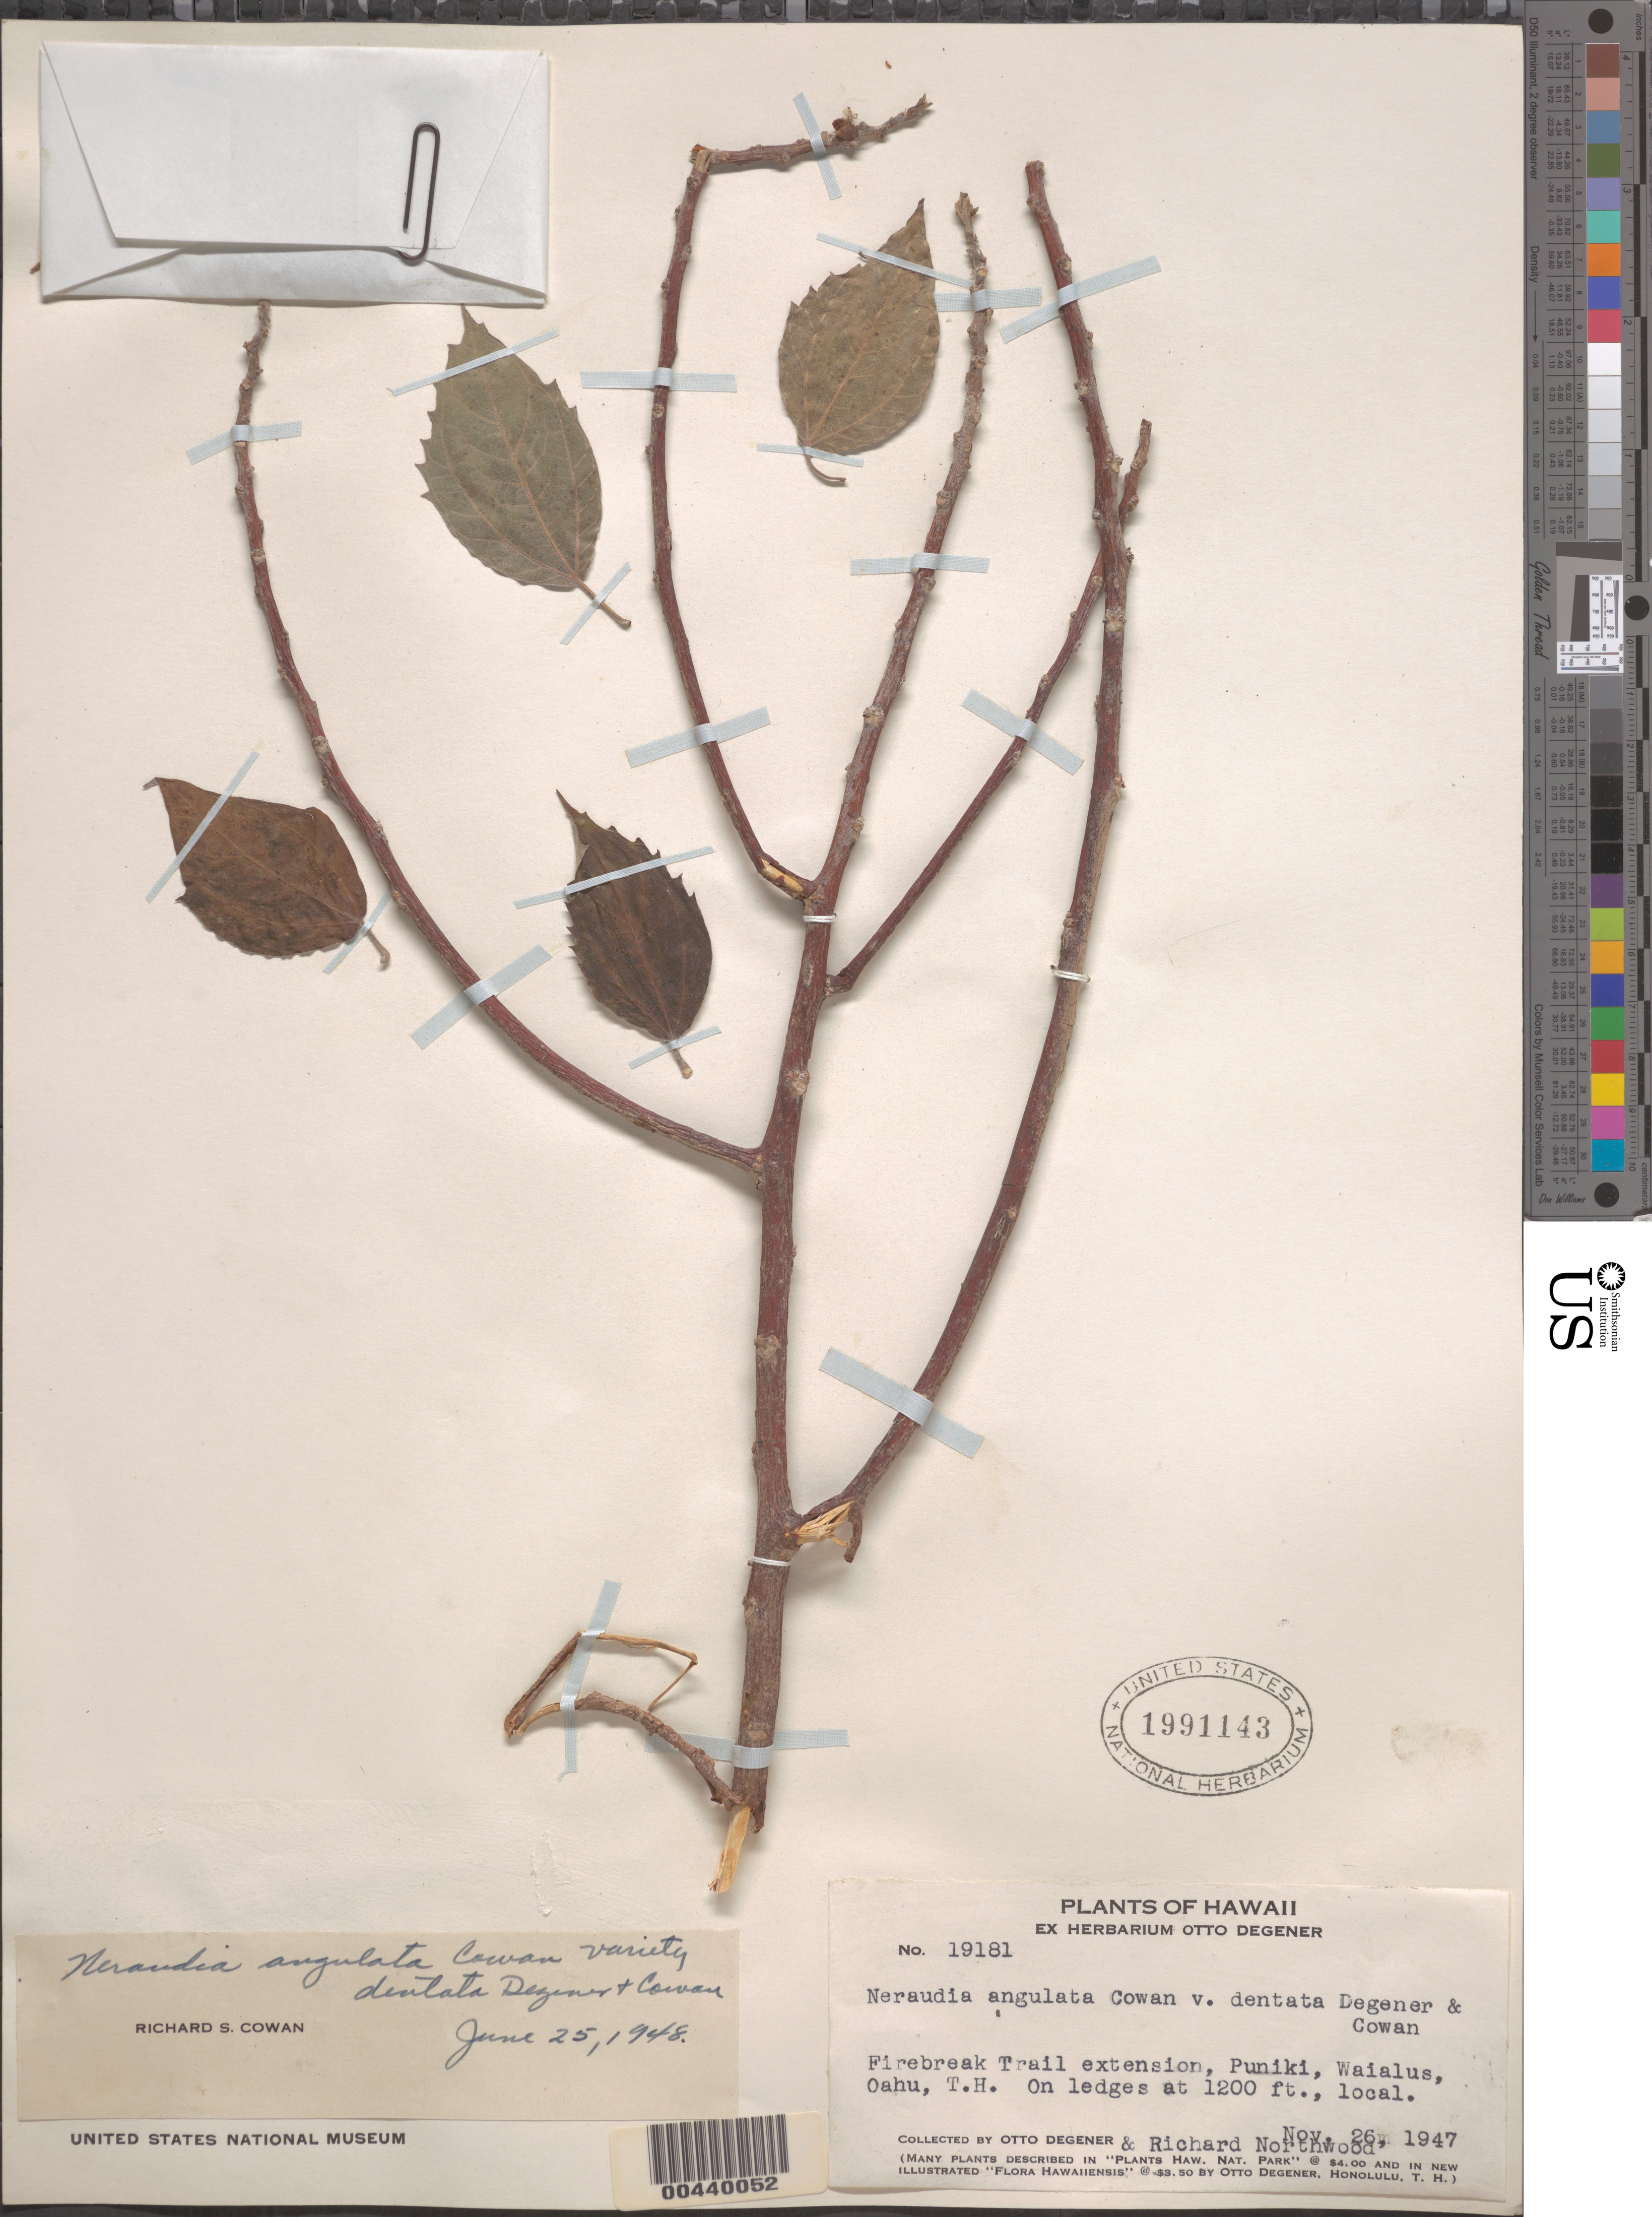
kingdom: Plantae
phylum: Tracheophyta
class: Magnoliopsida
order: Rosales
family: Urticaceae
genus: Neraudia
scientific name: Neraudia angulata var. dentata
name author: R.S. Cowan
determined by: Cowan, R. S.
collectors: O. Degener & R. Northwood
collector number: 19181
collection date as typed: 26 Nov 1947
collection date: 1947-11-26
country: United States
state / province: Hawaii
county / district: Honolulu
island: Oahu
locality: Firebreak Trail extension, Puniki, Waialua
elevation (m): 366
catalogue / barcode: US 1991143